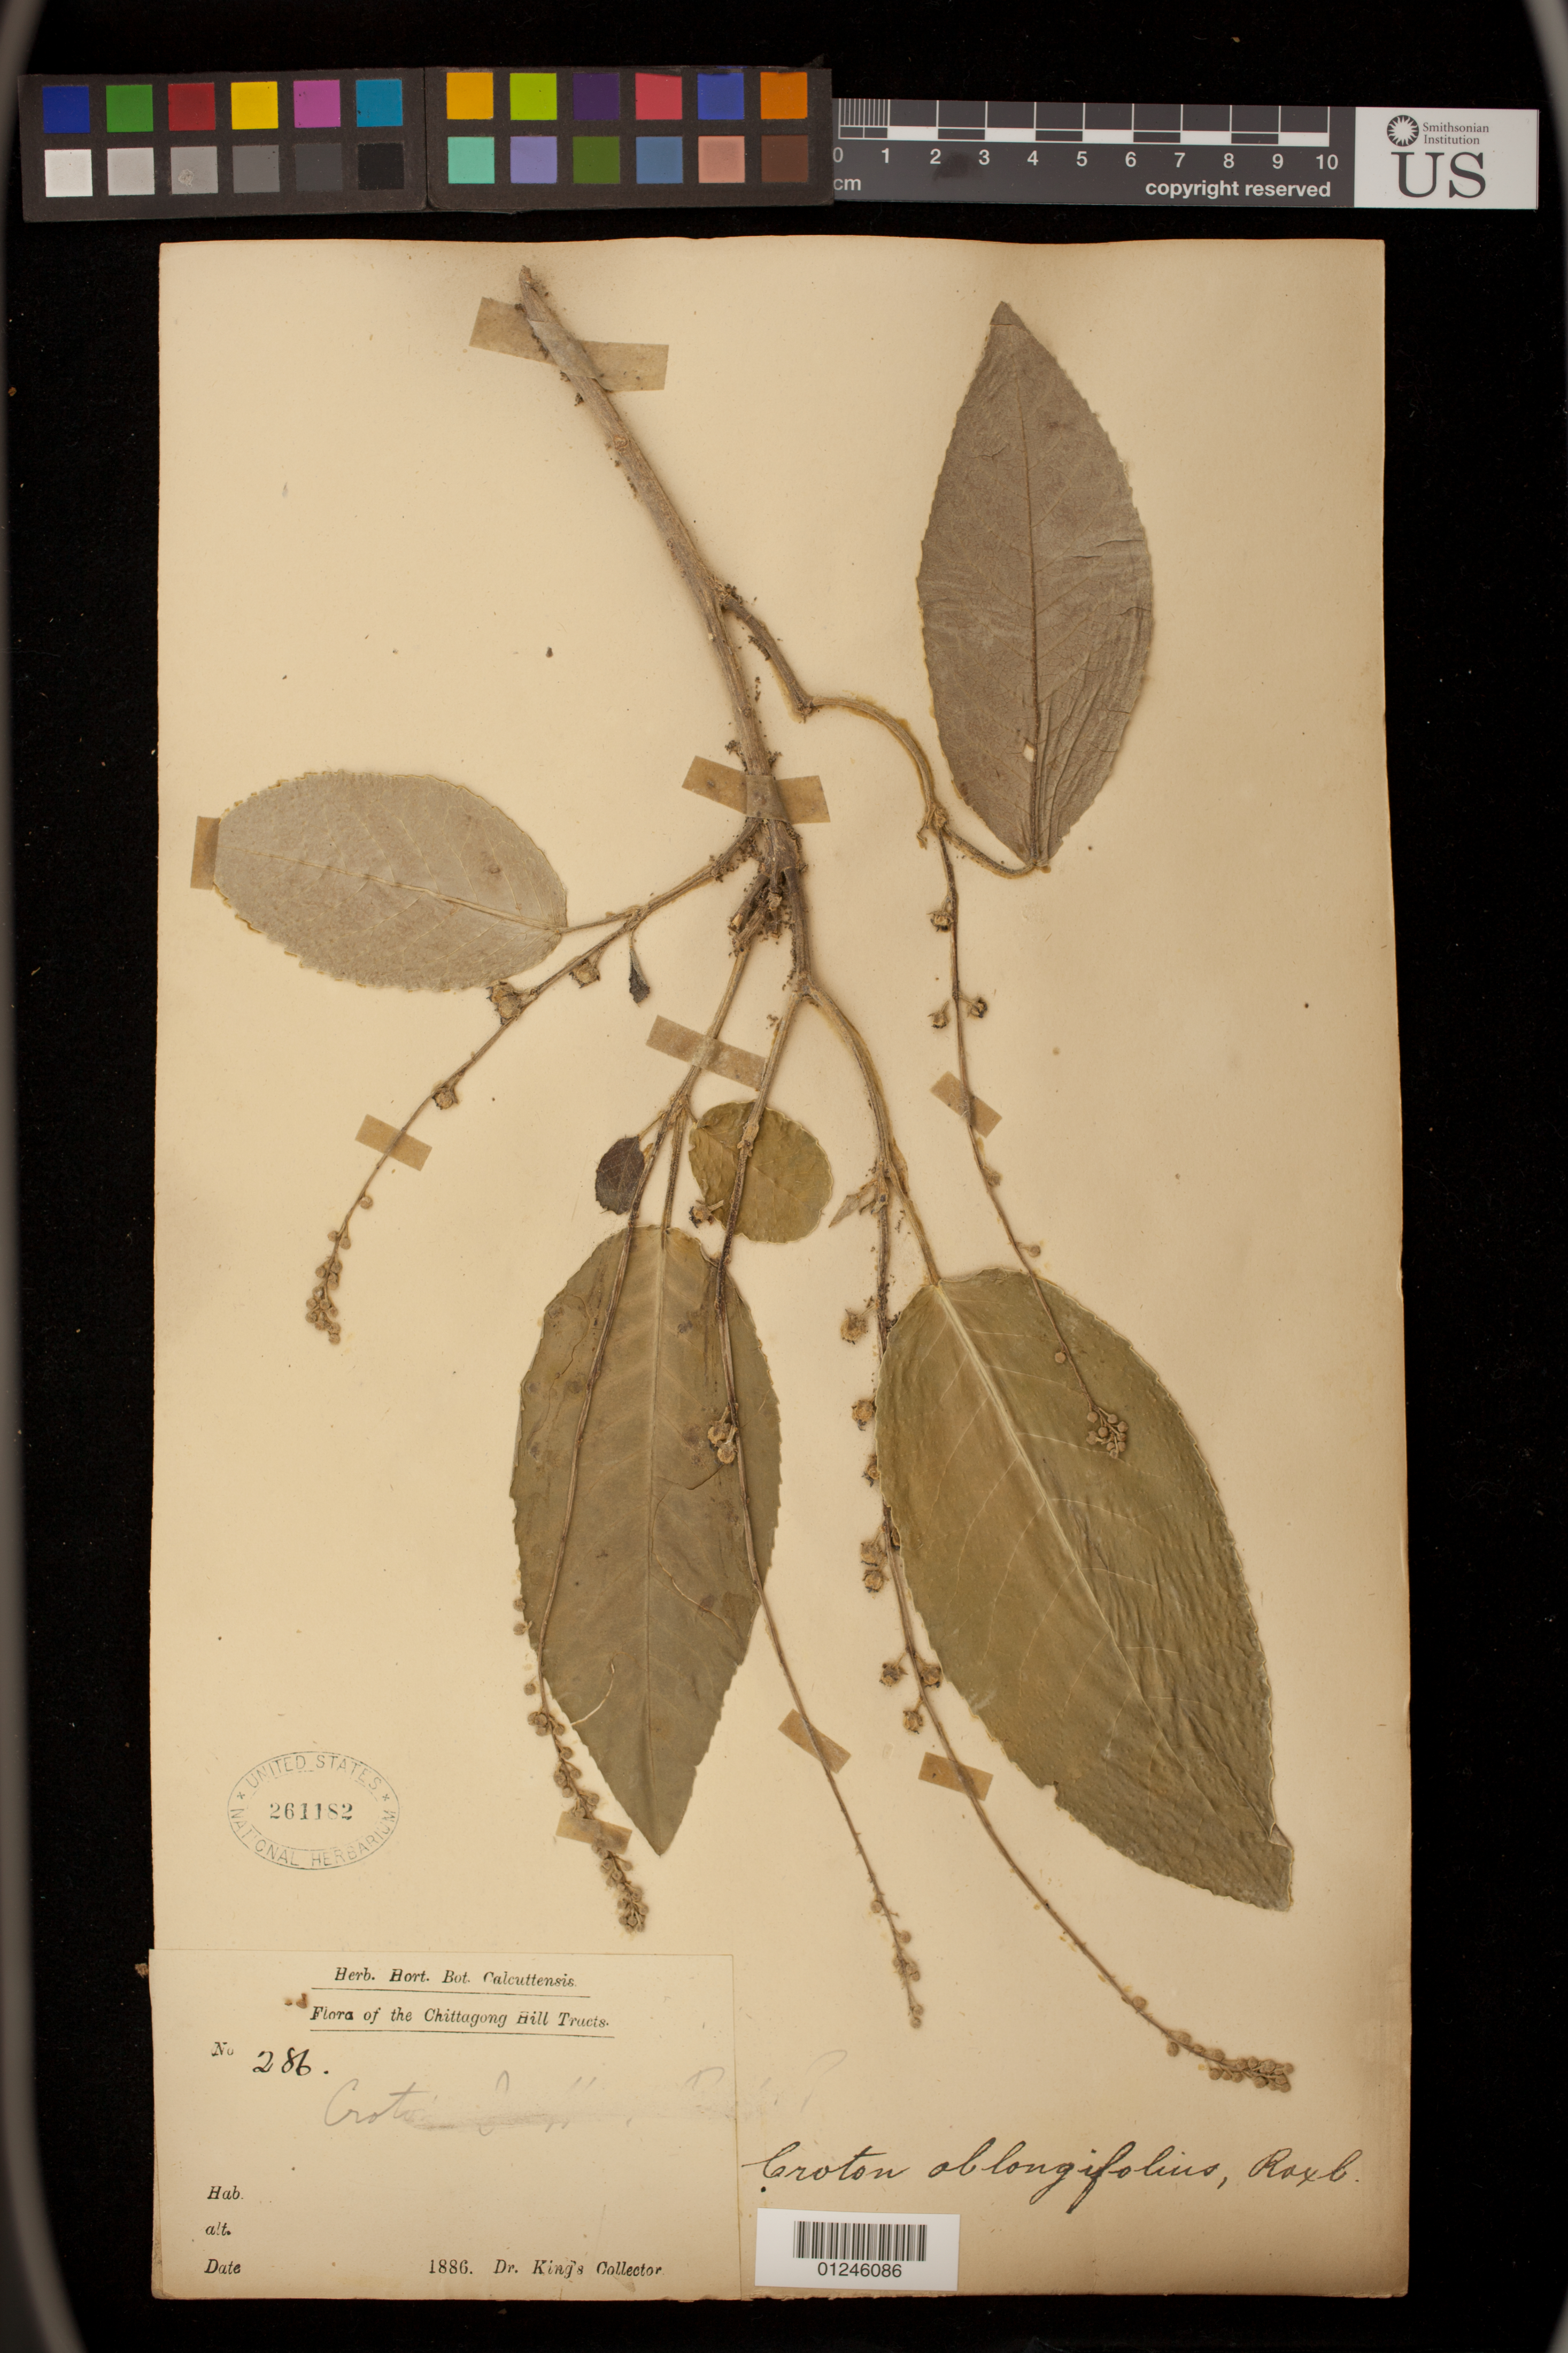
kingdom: Plantae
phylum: Tracheophyta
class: Magnoliopsida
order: Malpighiales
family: Euphorbiaceae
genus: Croton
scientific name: Croton oblongifolius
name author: Roxb.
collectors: Dr. King's collector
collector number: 286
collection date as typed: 1886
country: Bangladesh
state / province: Chittagong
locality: Chittagong Hill Tracts.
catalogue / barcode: US 261182